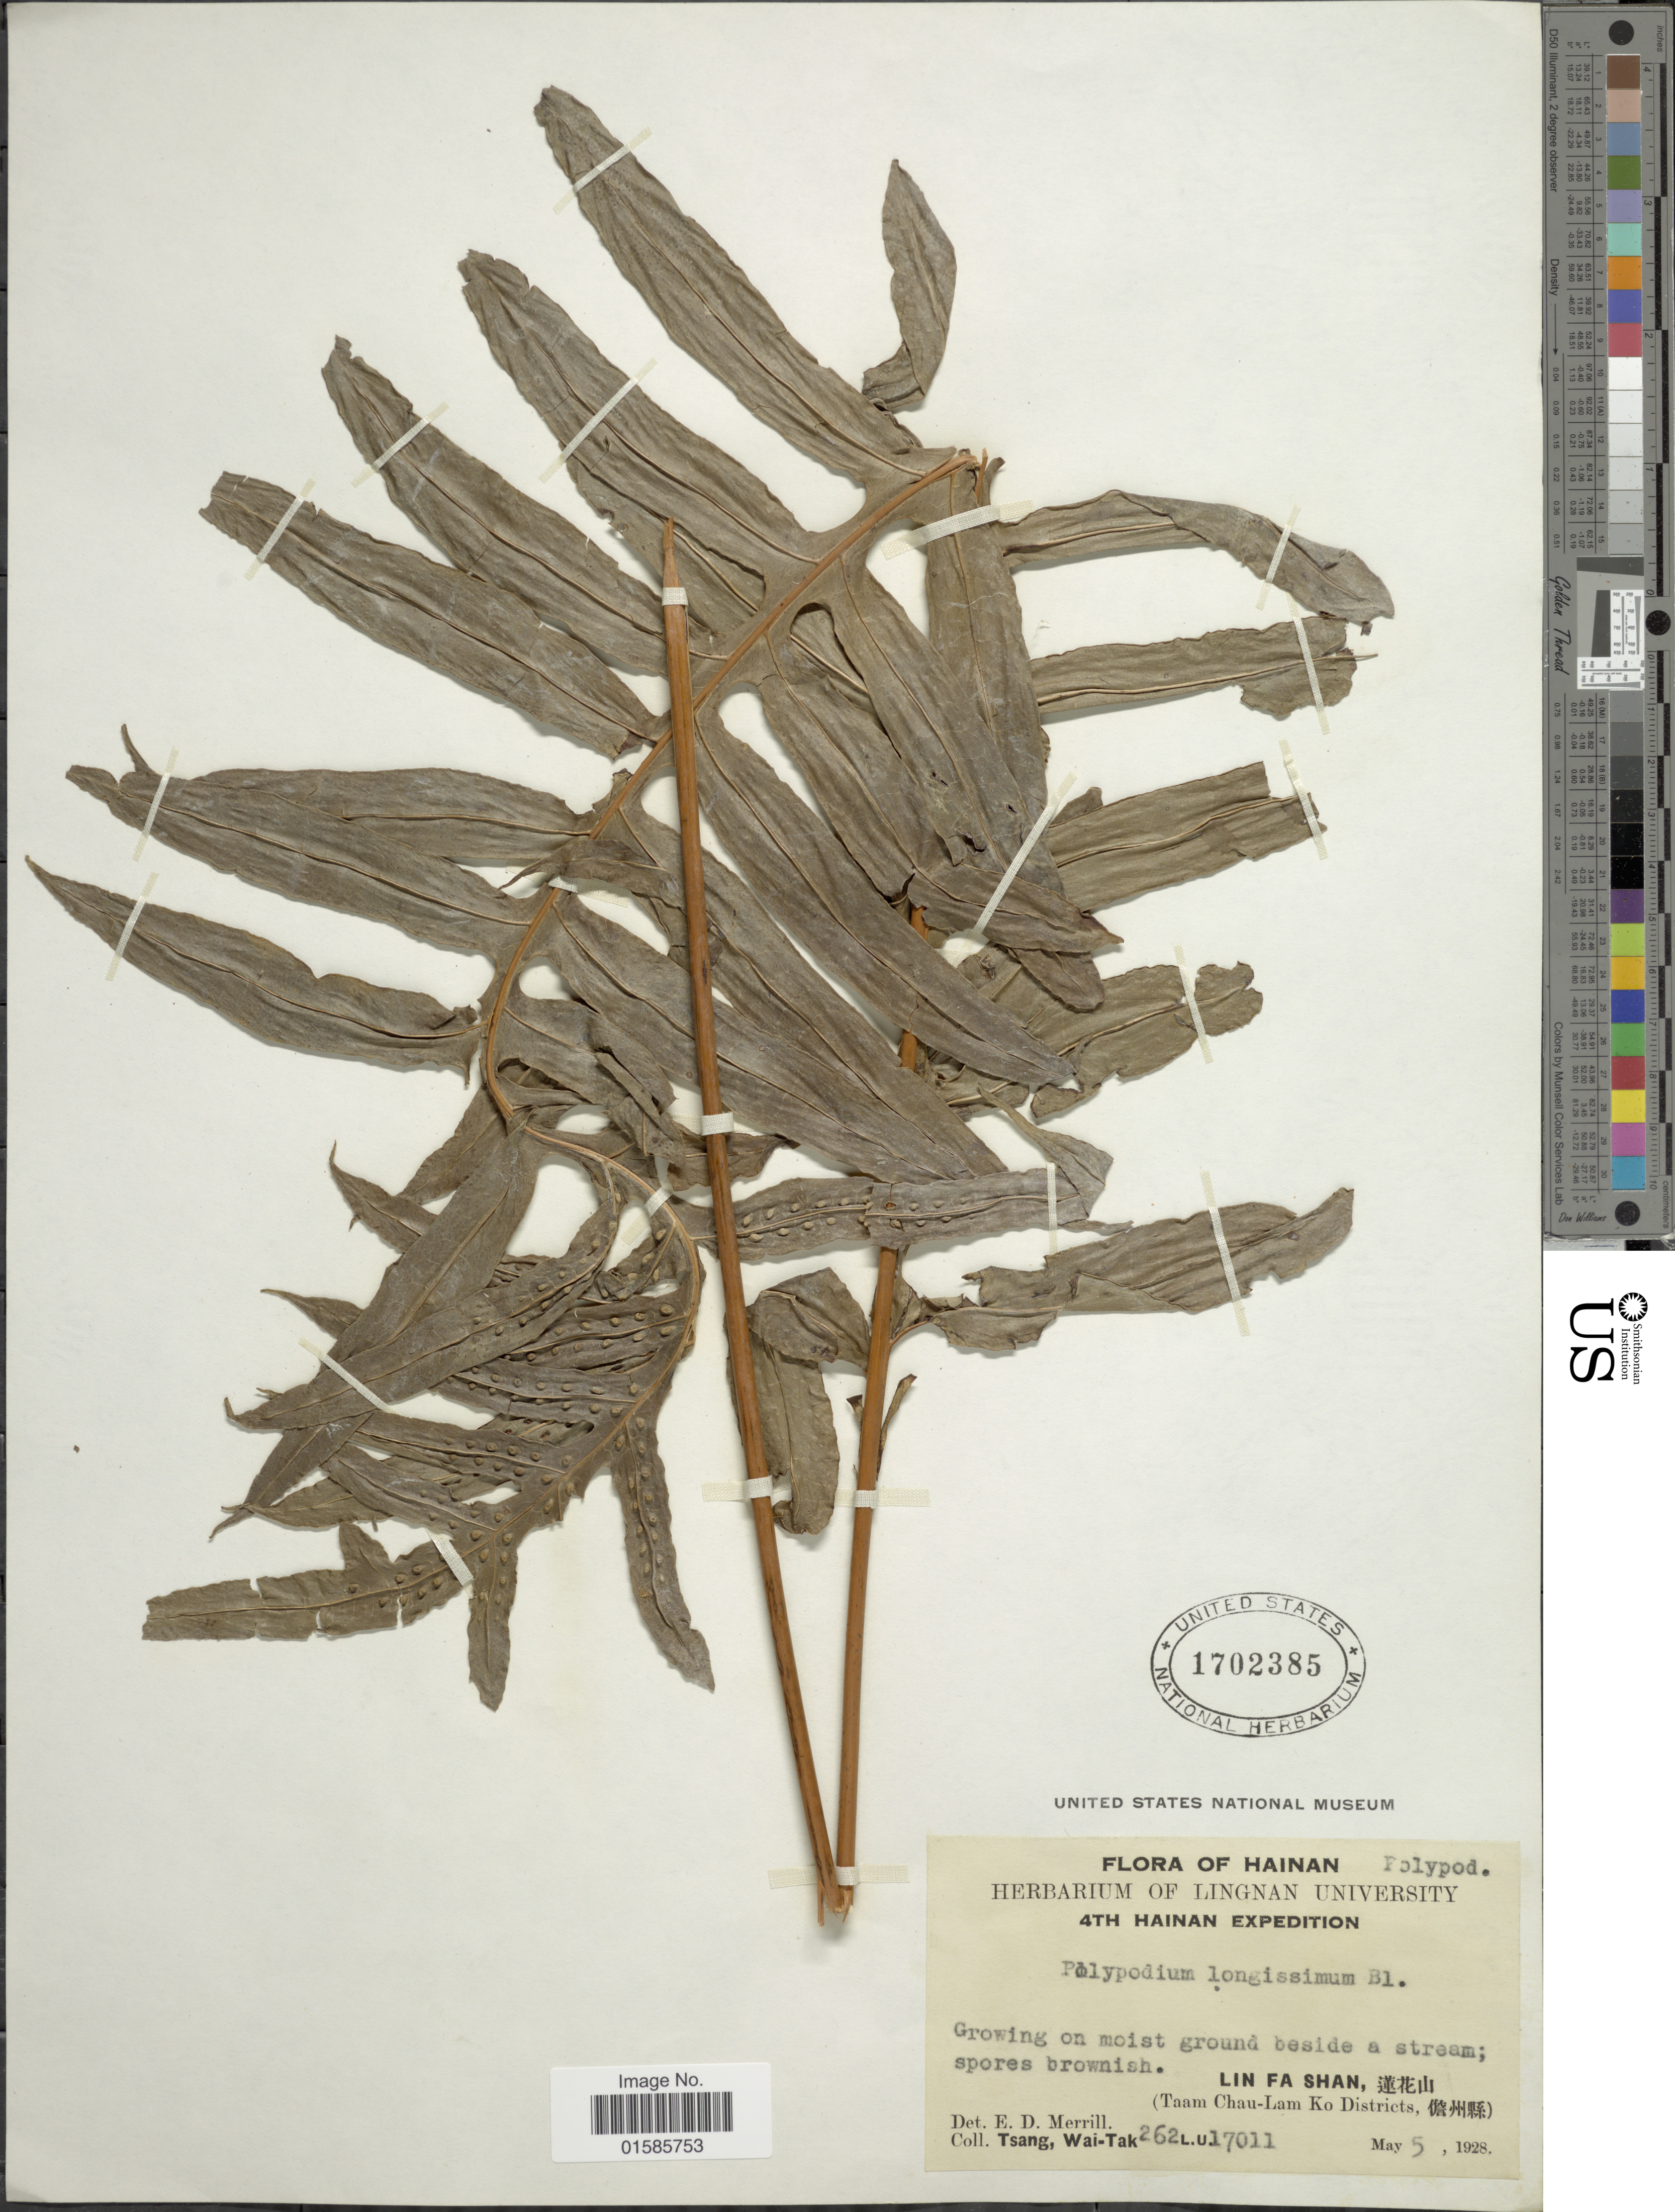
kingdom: Plantae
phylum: Tracheophyta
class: Polypodiopsida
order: Polypodiales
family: Polypodiaceae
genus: Microsorum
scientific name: Microsorum longissimum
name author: Fée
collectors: W. T. Tsang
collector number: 262/17011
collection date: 1928-05-05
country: China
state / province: Hainan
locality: LFa Shan, (Taam Chau-Lam Ko Districts,)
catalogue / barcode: US 1702385